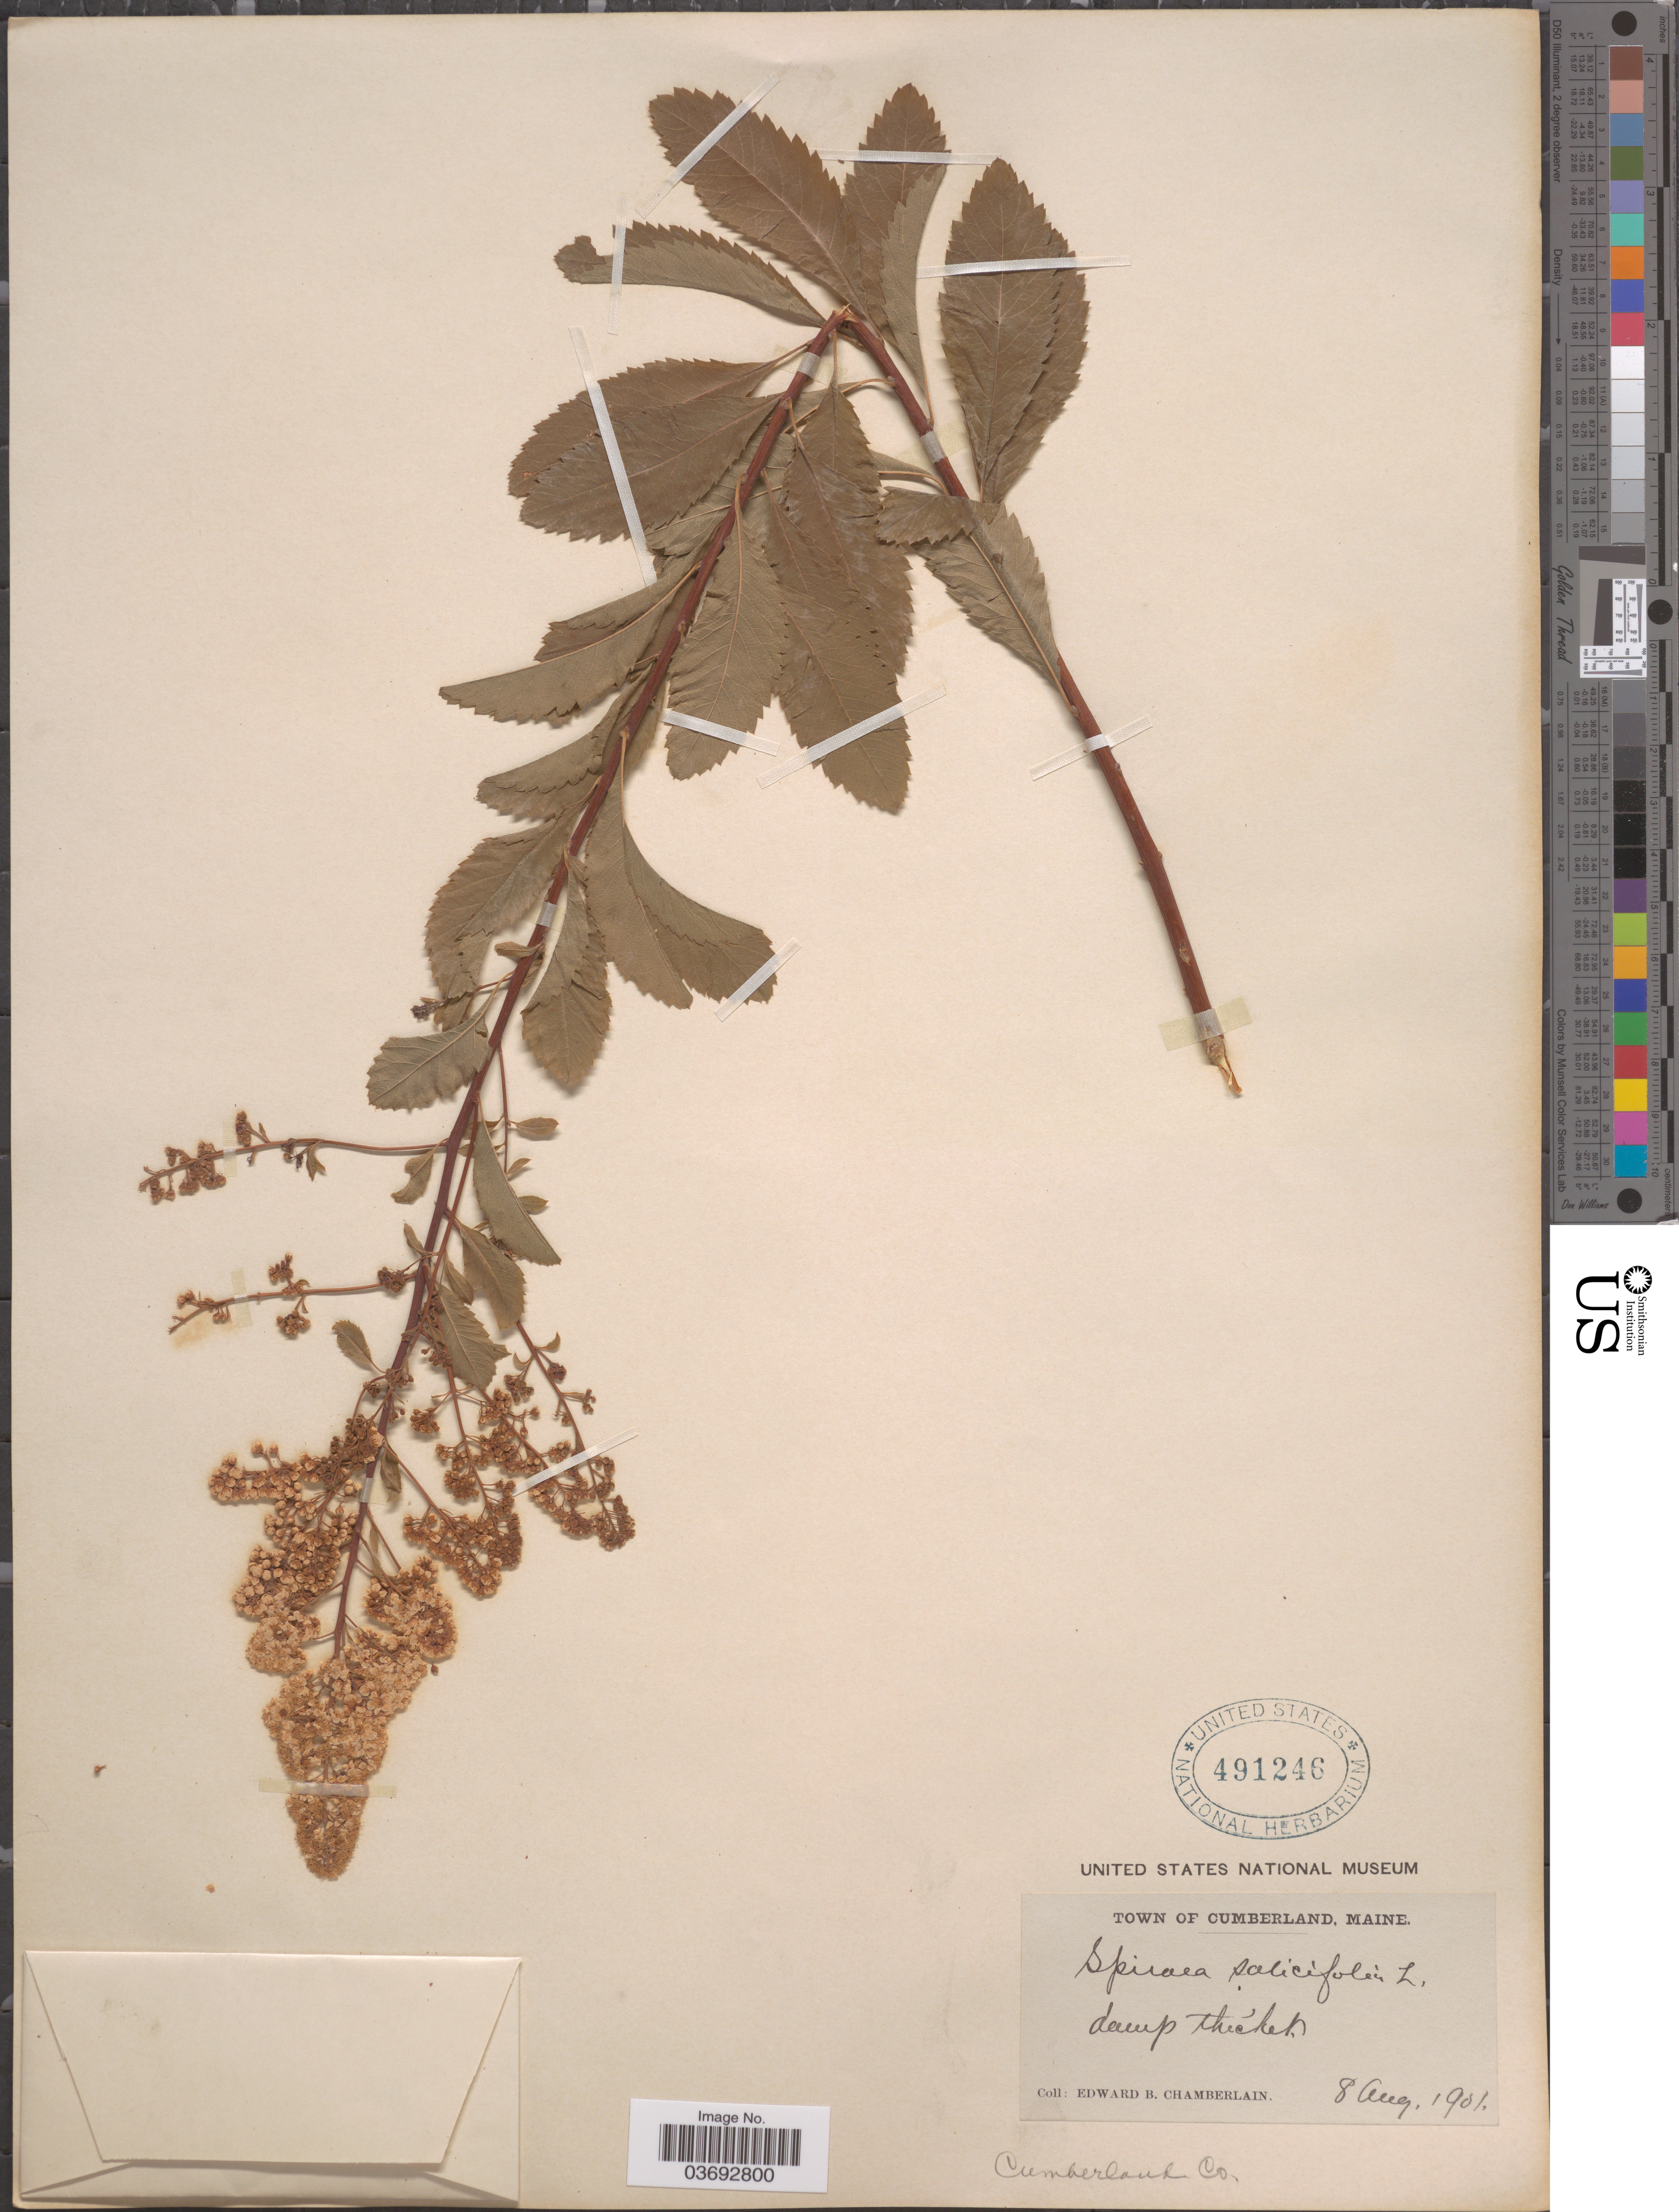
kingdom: Plantae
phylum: Tracheophyta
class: Magnoliopsida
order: Rosales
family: Rosaceae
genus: Spiraea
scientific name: Spiraea salicifolia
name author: L.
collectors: E. Chamberlain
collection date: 1901-08-08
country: United States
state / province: Maine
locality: Town of Cumberland. Cumberland Co.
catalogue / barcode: US 491246